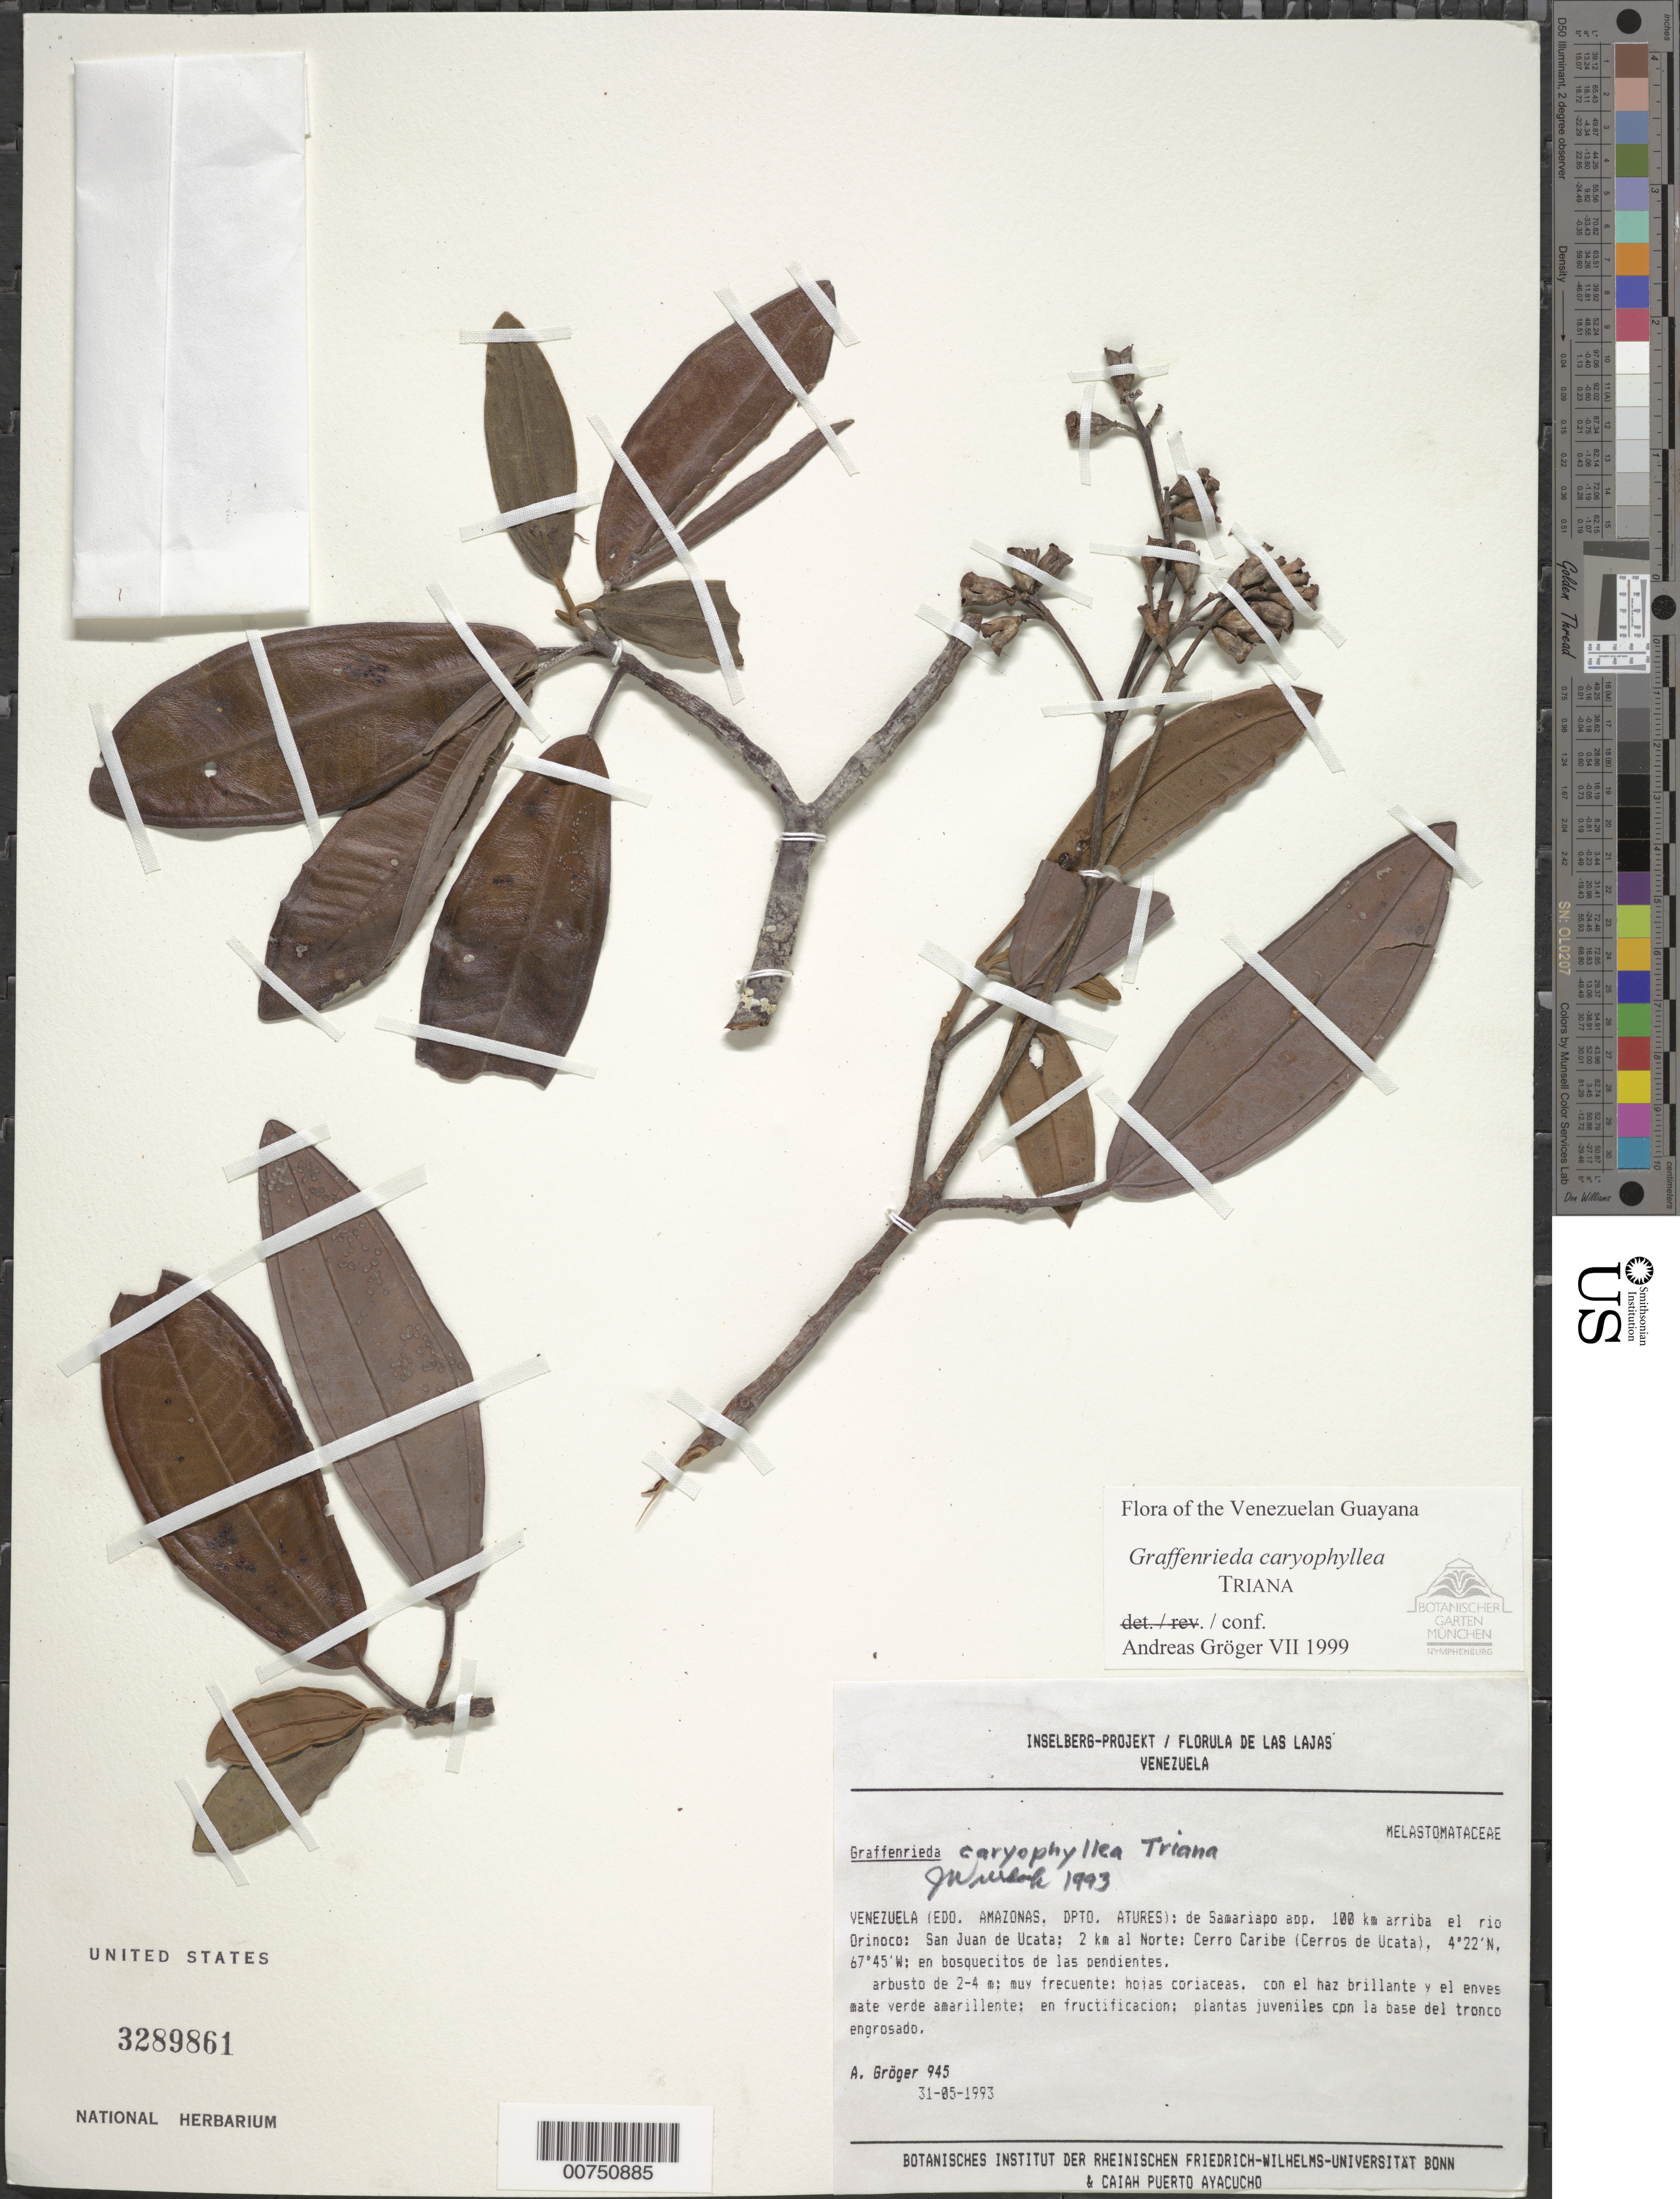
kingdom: Plantae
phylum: Tracheophyta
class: Magnoliopsida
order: Myrtales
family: Melastomataceae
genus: Graffenrieda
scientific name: Graffenrieda caryophyllea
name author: Triana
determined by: Gröger, A.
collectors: A. Gröger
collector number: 945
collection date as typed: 31-May-93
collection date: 1993-05-31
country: Venezuela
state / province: Amazonas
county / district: Atures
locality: Samariapo app 100 km arriba el Río Orinoco; San Juan de Uata; 2 km al N; Cerro Caribe (Cerros de Ucata)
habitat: Bosquecito de las pendientes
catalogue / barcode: US 3289861